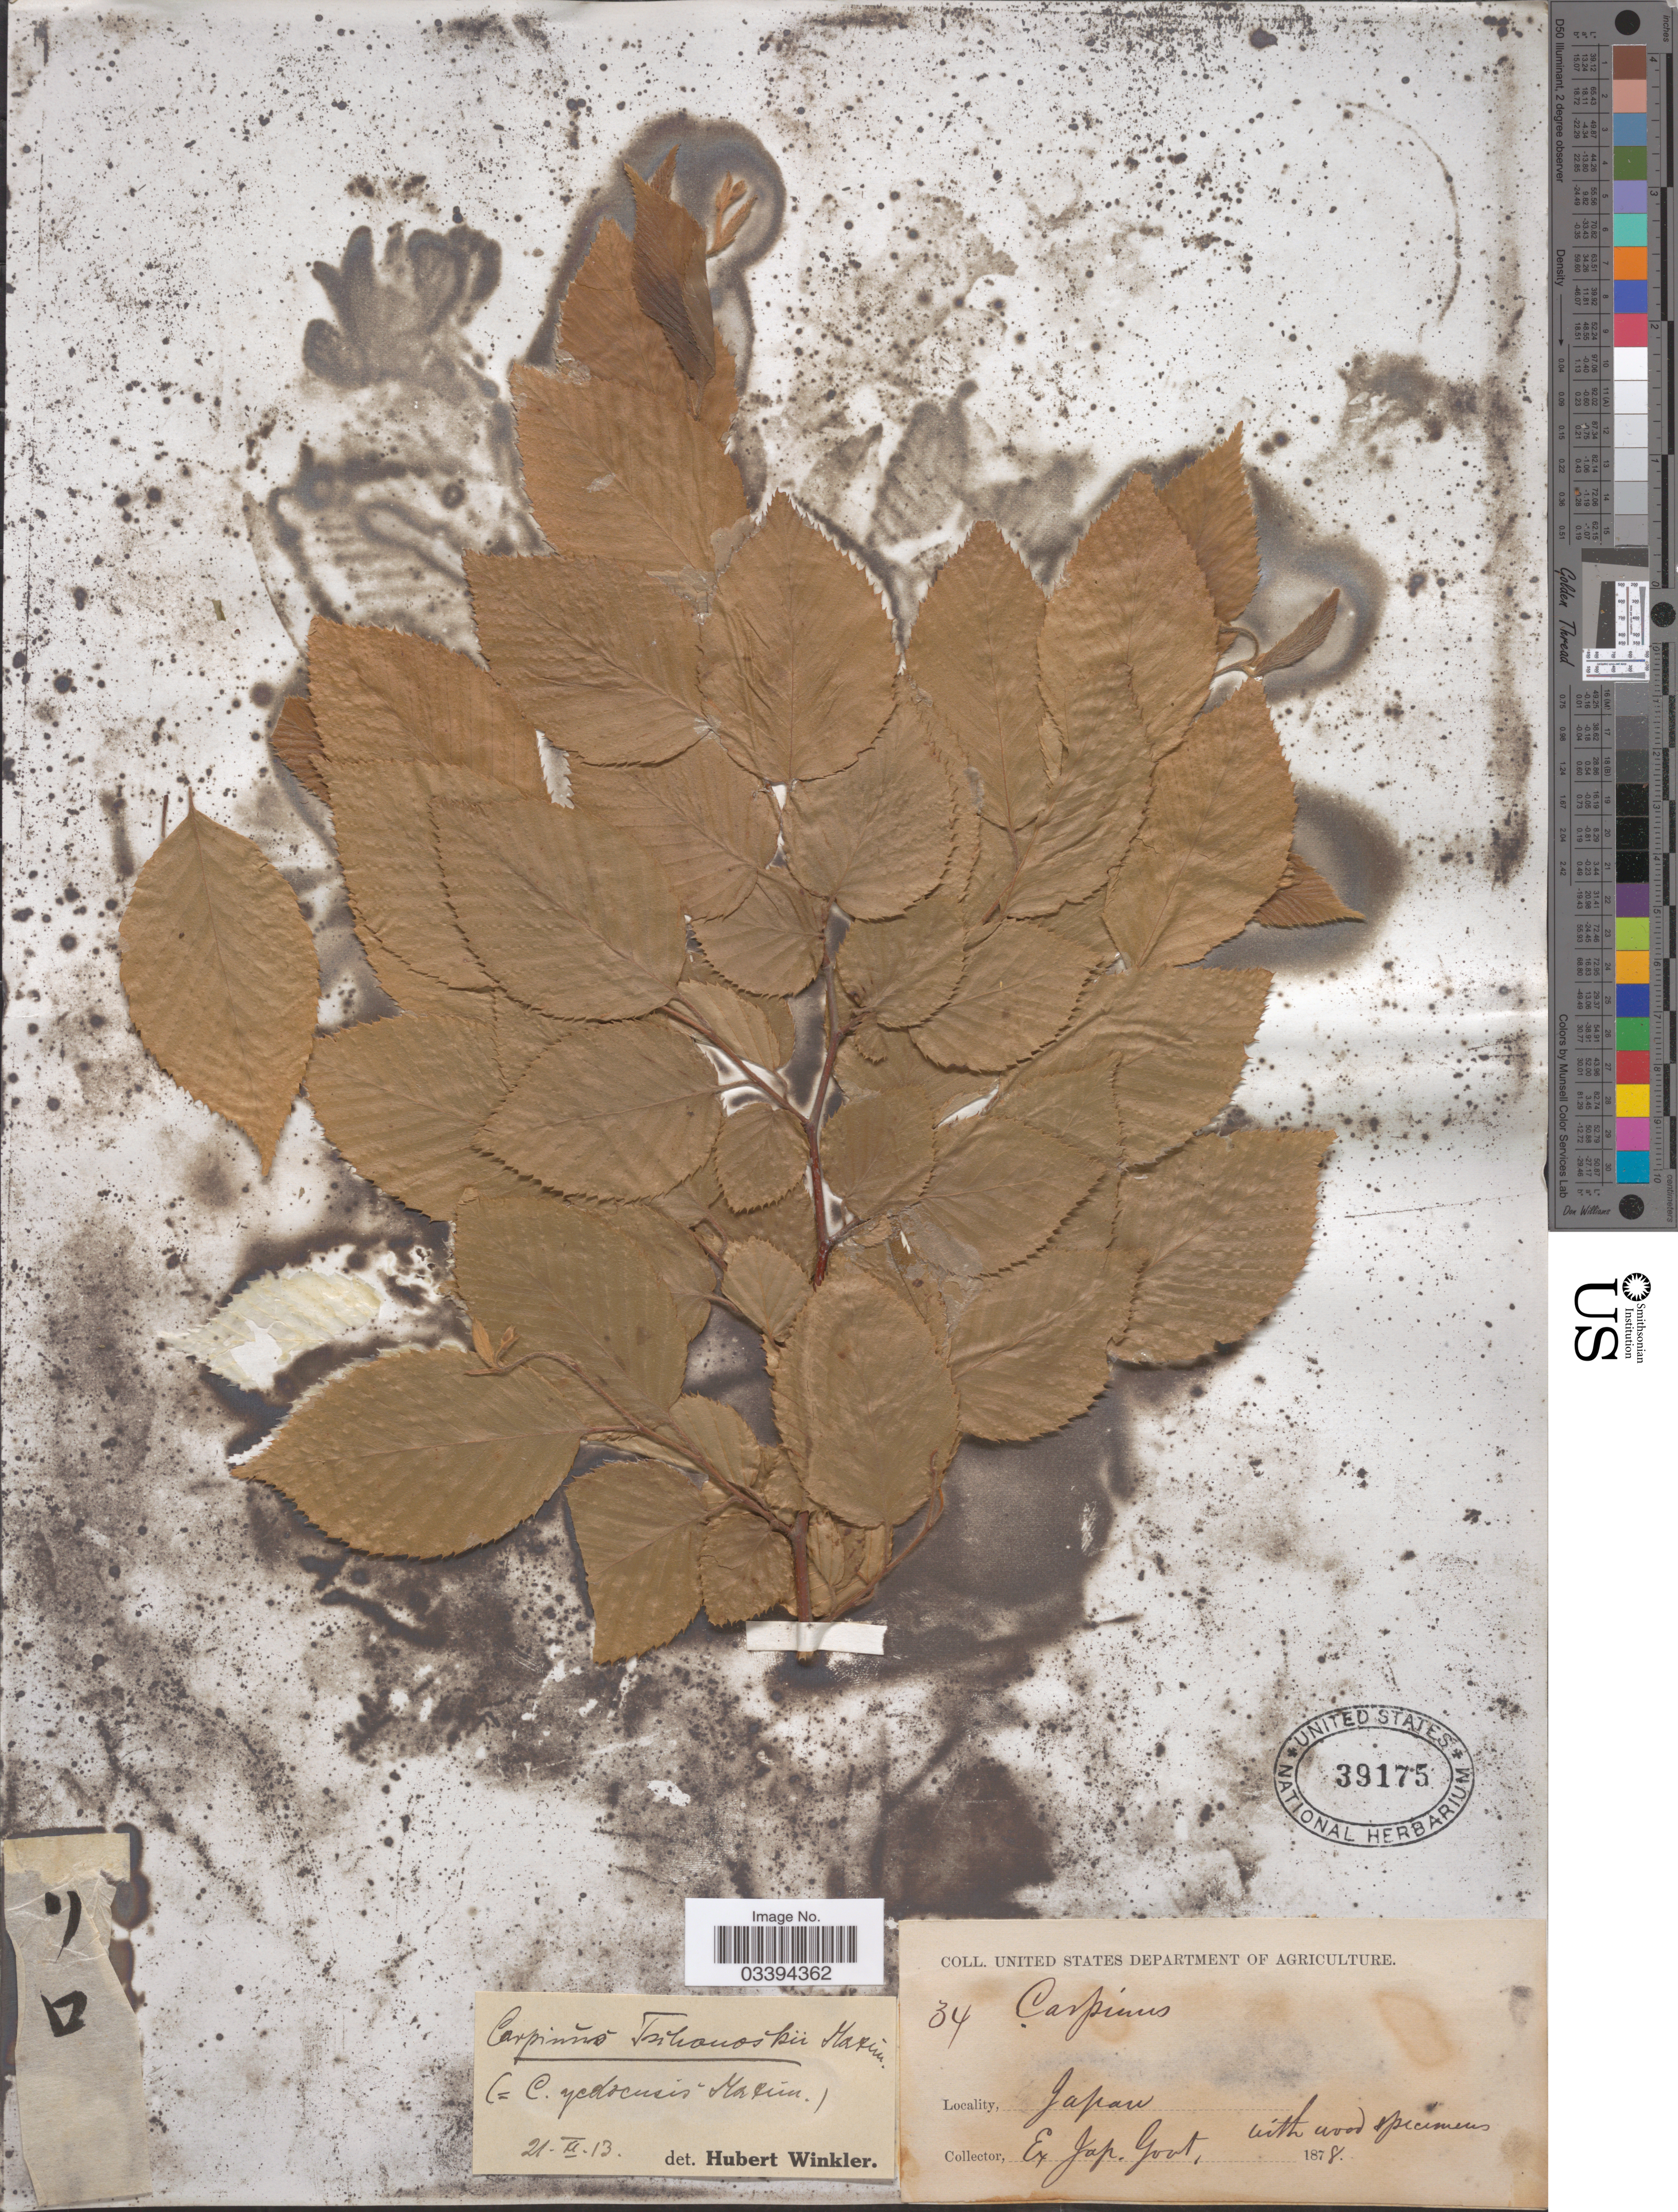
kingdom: Plantae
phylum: Tracheophyta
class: Magnoliopsida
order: Fagales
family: Betulaceae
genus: Carpinus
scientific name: Carpinus tschonoskii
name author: Maxim.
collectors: ex. Jap. Govt.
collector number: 34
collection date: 1878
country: Japan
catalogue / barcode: US 39175